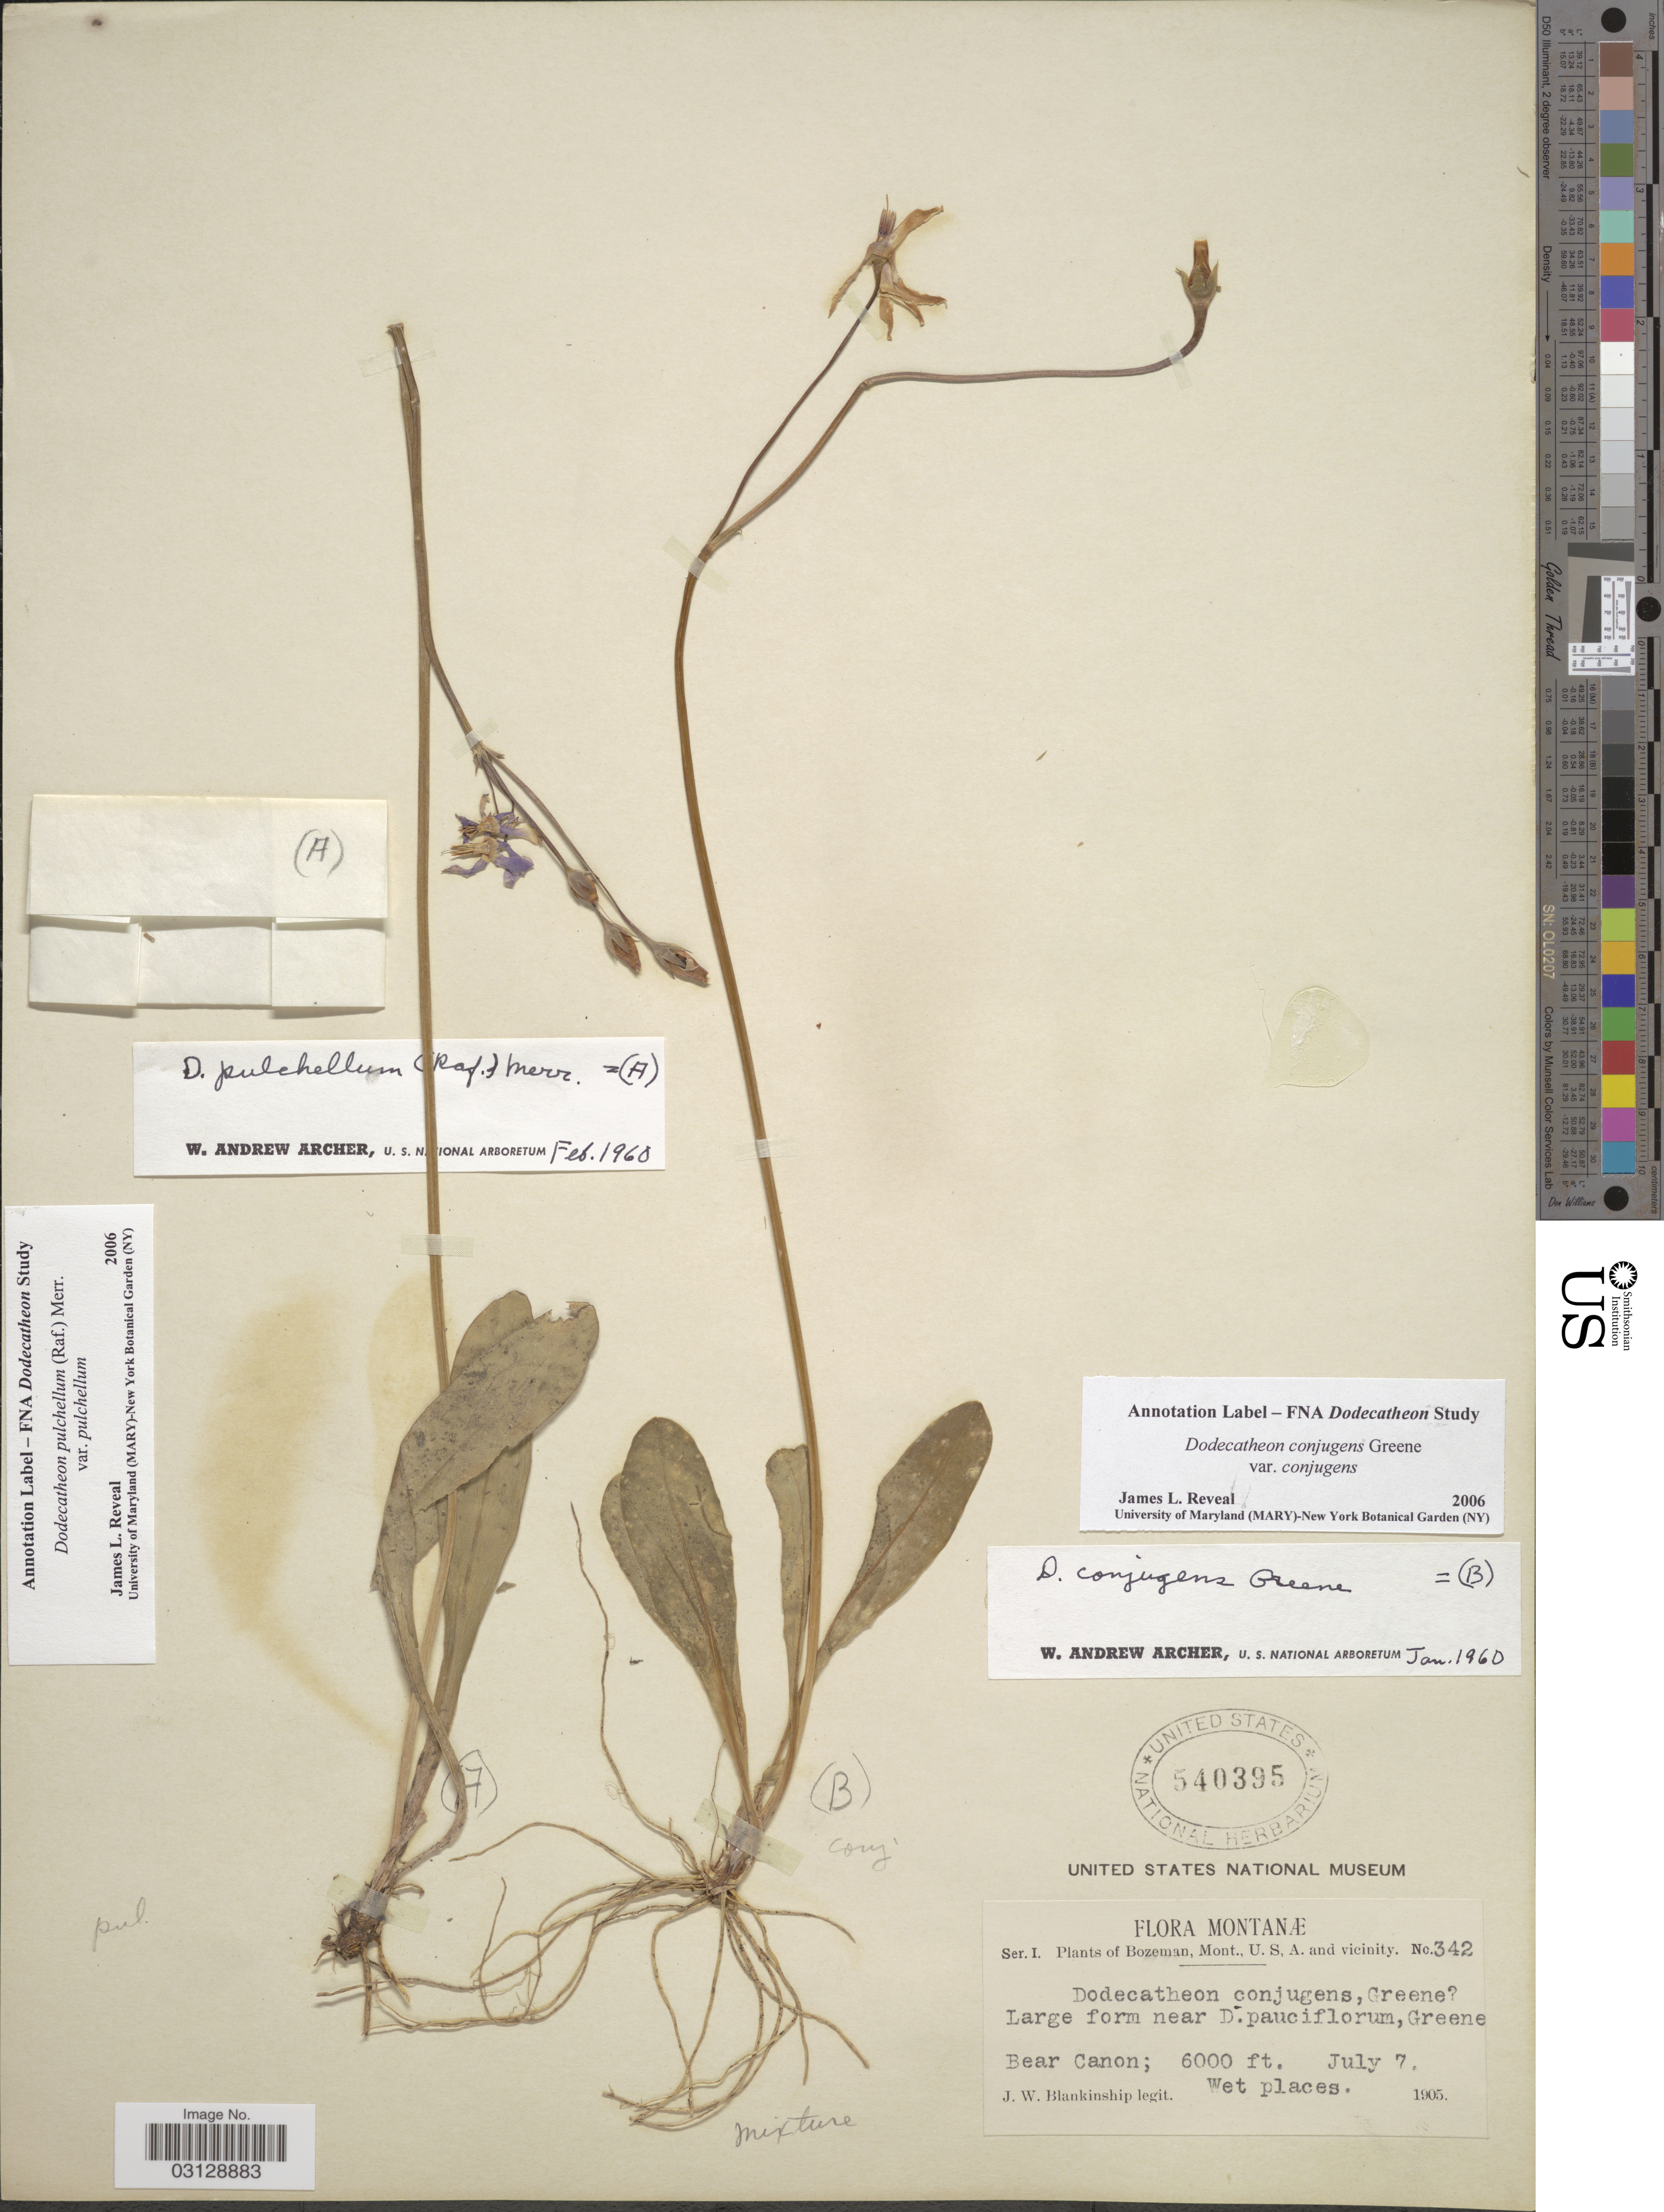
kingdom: Plantae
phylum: Tracheophyta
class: Magnoliopsida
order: Ericales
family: Primulaceae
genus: Dodecatheon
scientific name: Dodecatheon pulchellum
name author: (Raf.) Merr.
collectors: J. W. Blankinship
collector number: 342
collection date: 1905-07-07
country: United States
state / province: Montana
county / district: Gallatin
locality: Bozeman. Bear Canon.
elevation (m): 1829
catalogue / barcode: US 540395